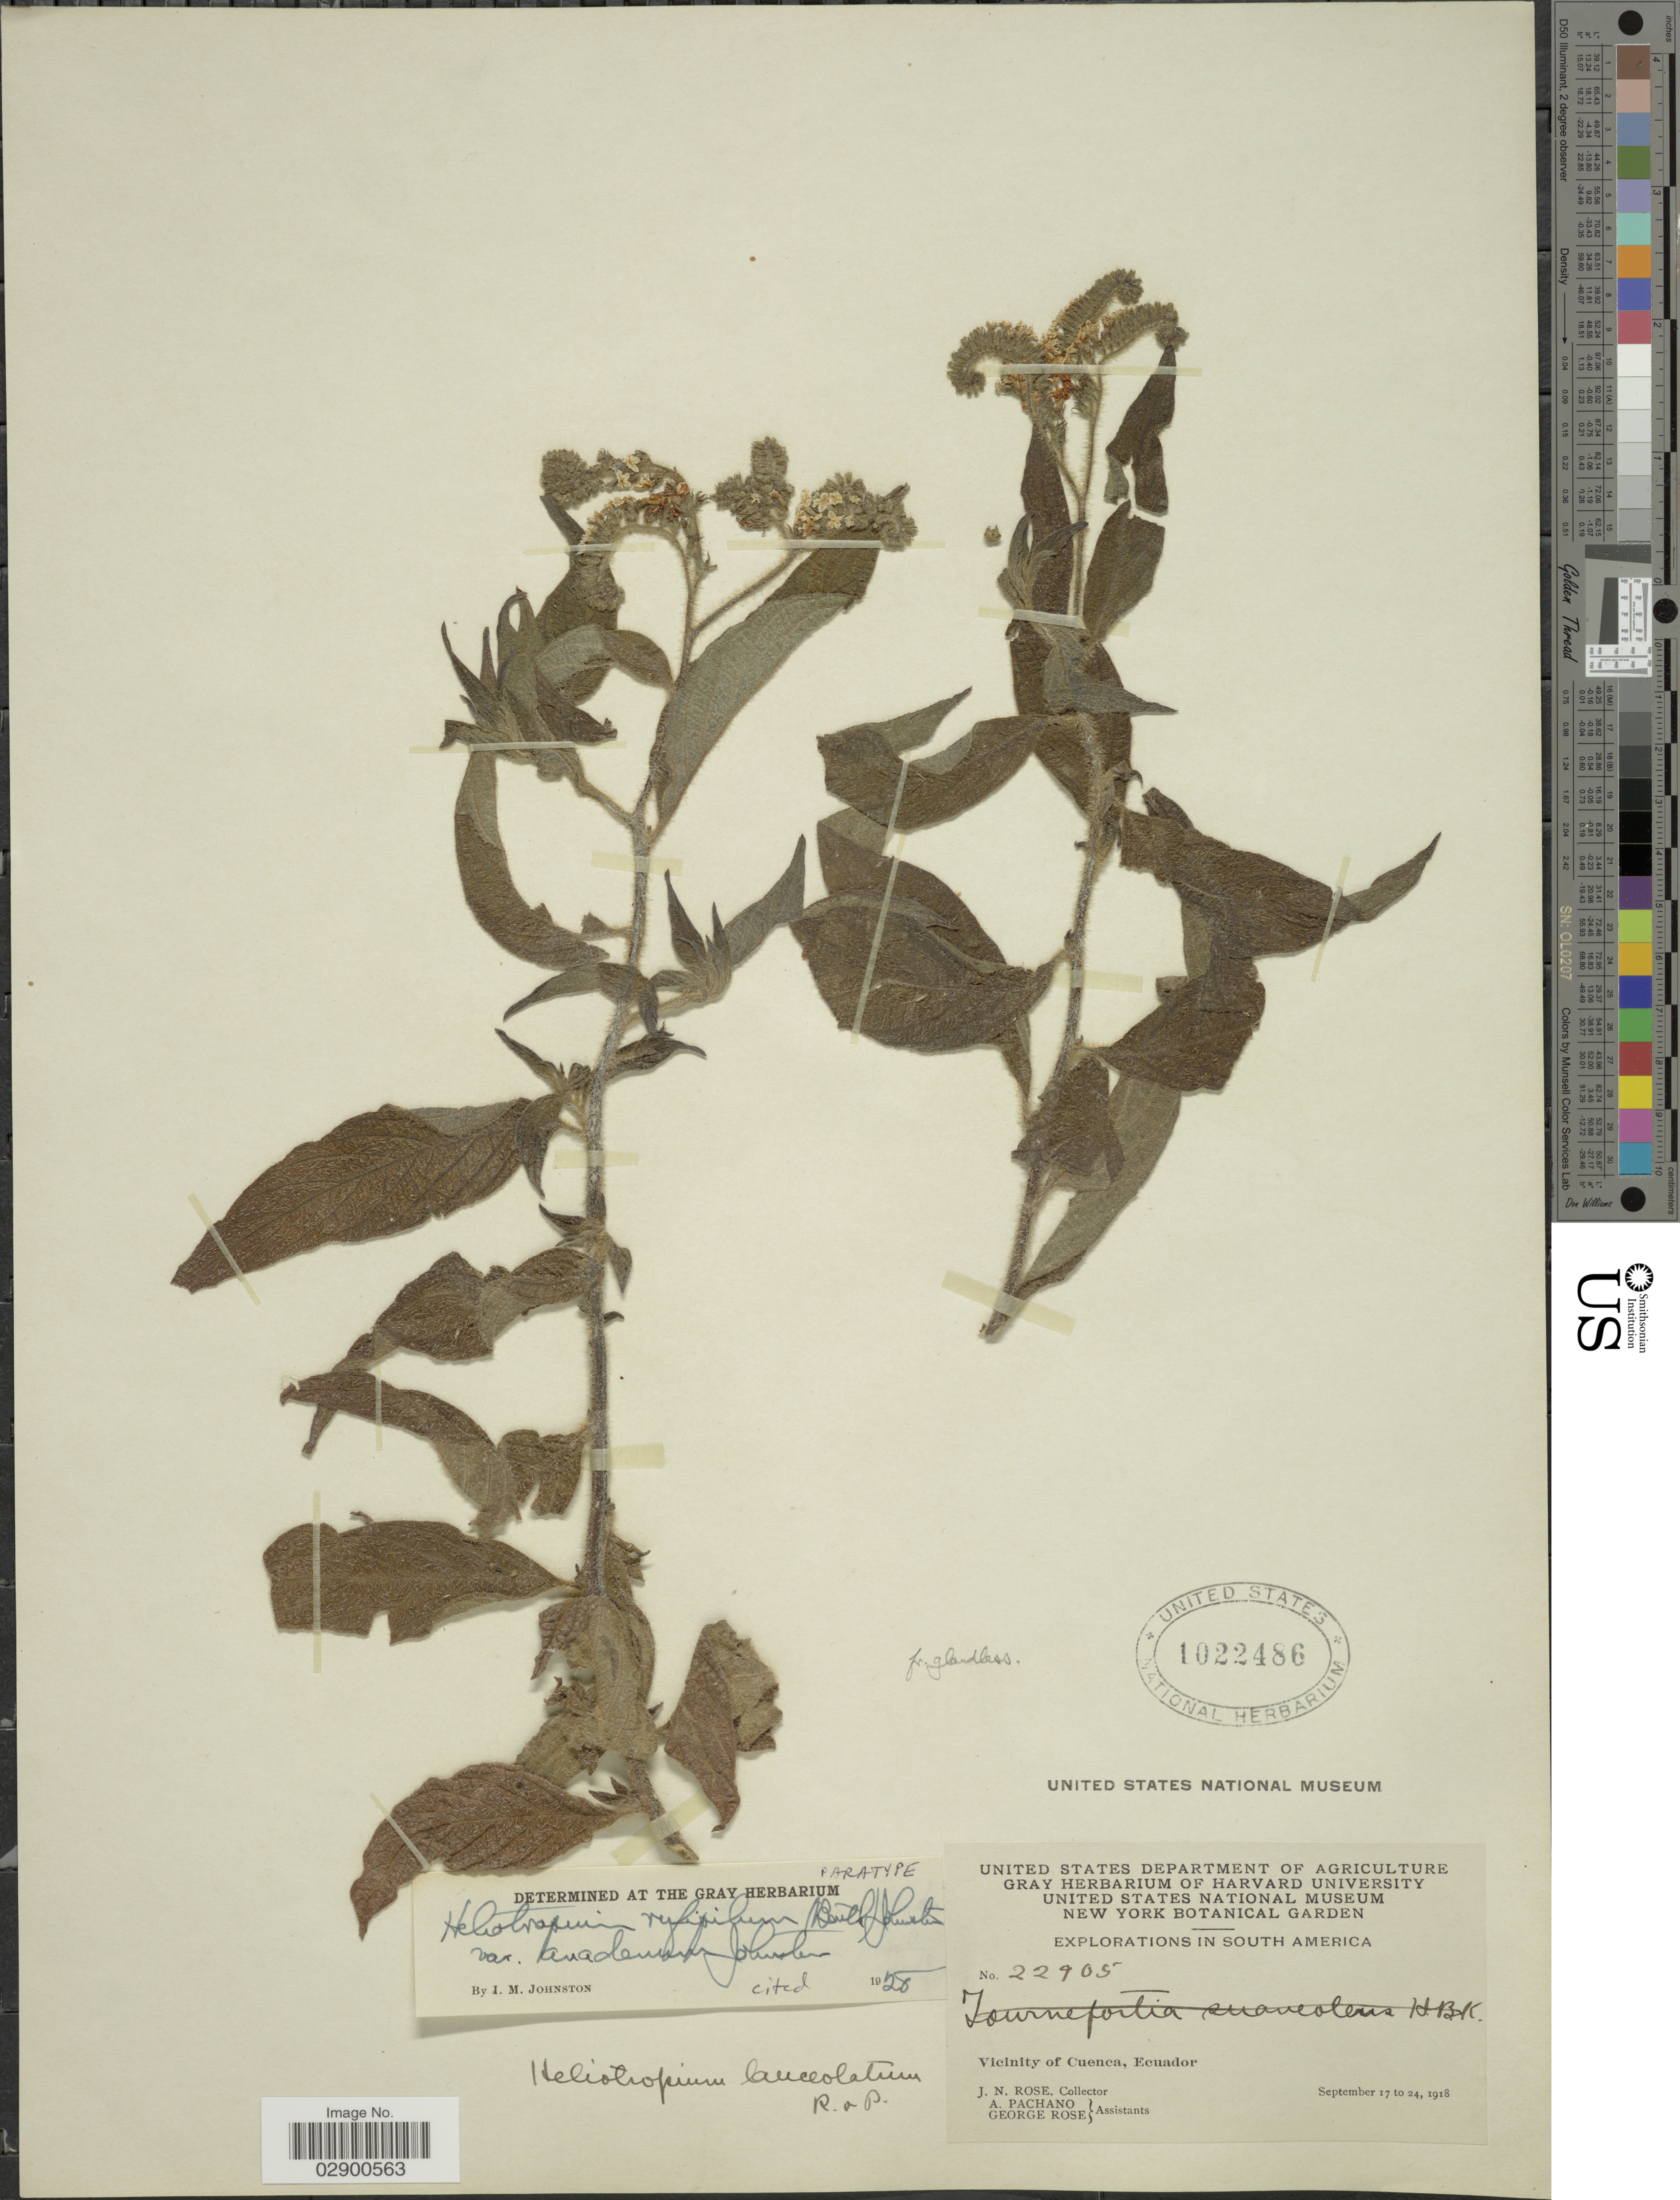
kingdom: Plantae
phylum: Tracheophyta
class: Magnoliopsida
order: Boraginales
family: Heliotropiaceae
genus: Heliotropium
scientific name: Heliotropium rufipilum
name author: (Benth.) I.M. Johnst.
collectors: J. N. Rose, A. Pachano & G. Rose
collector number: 22905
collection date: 1918-09-17/1918-09-24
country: Ecuador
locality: Vicinity of Cuenca.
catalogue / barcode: US 1022486